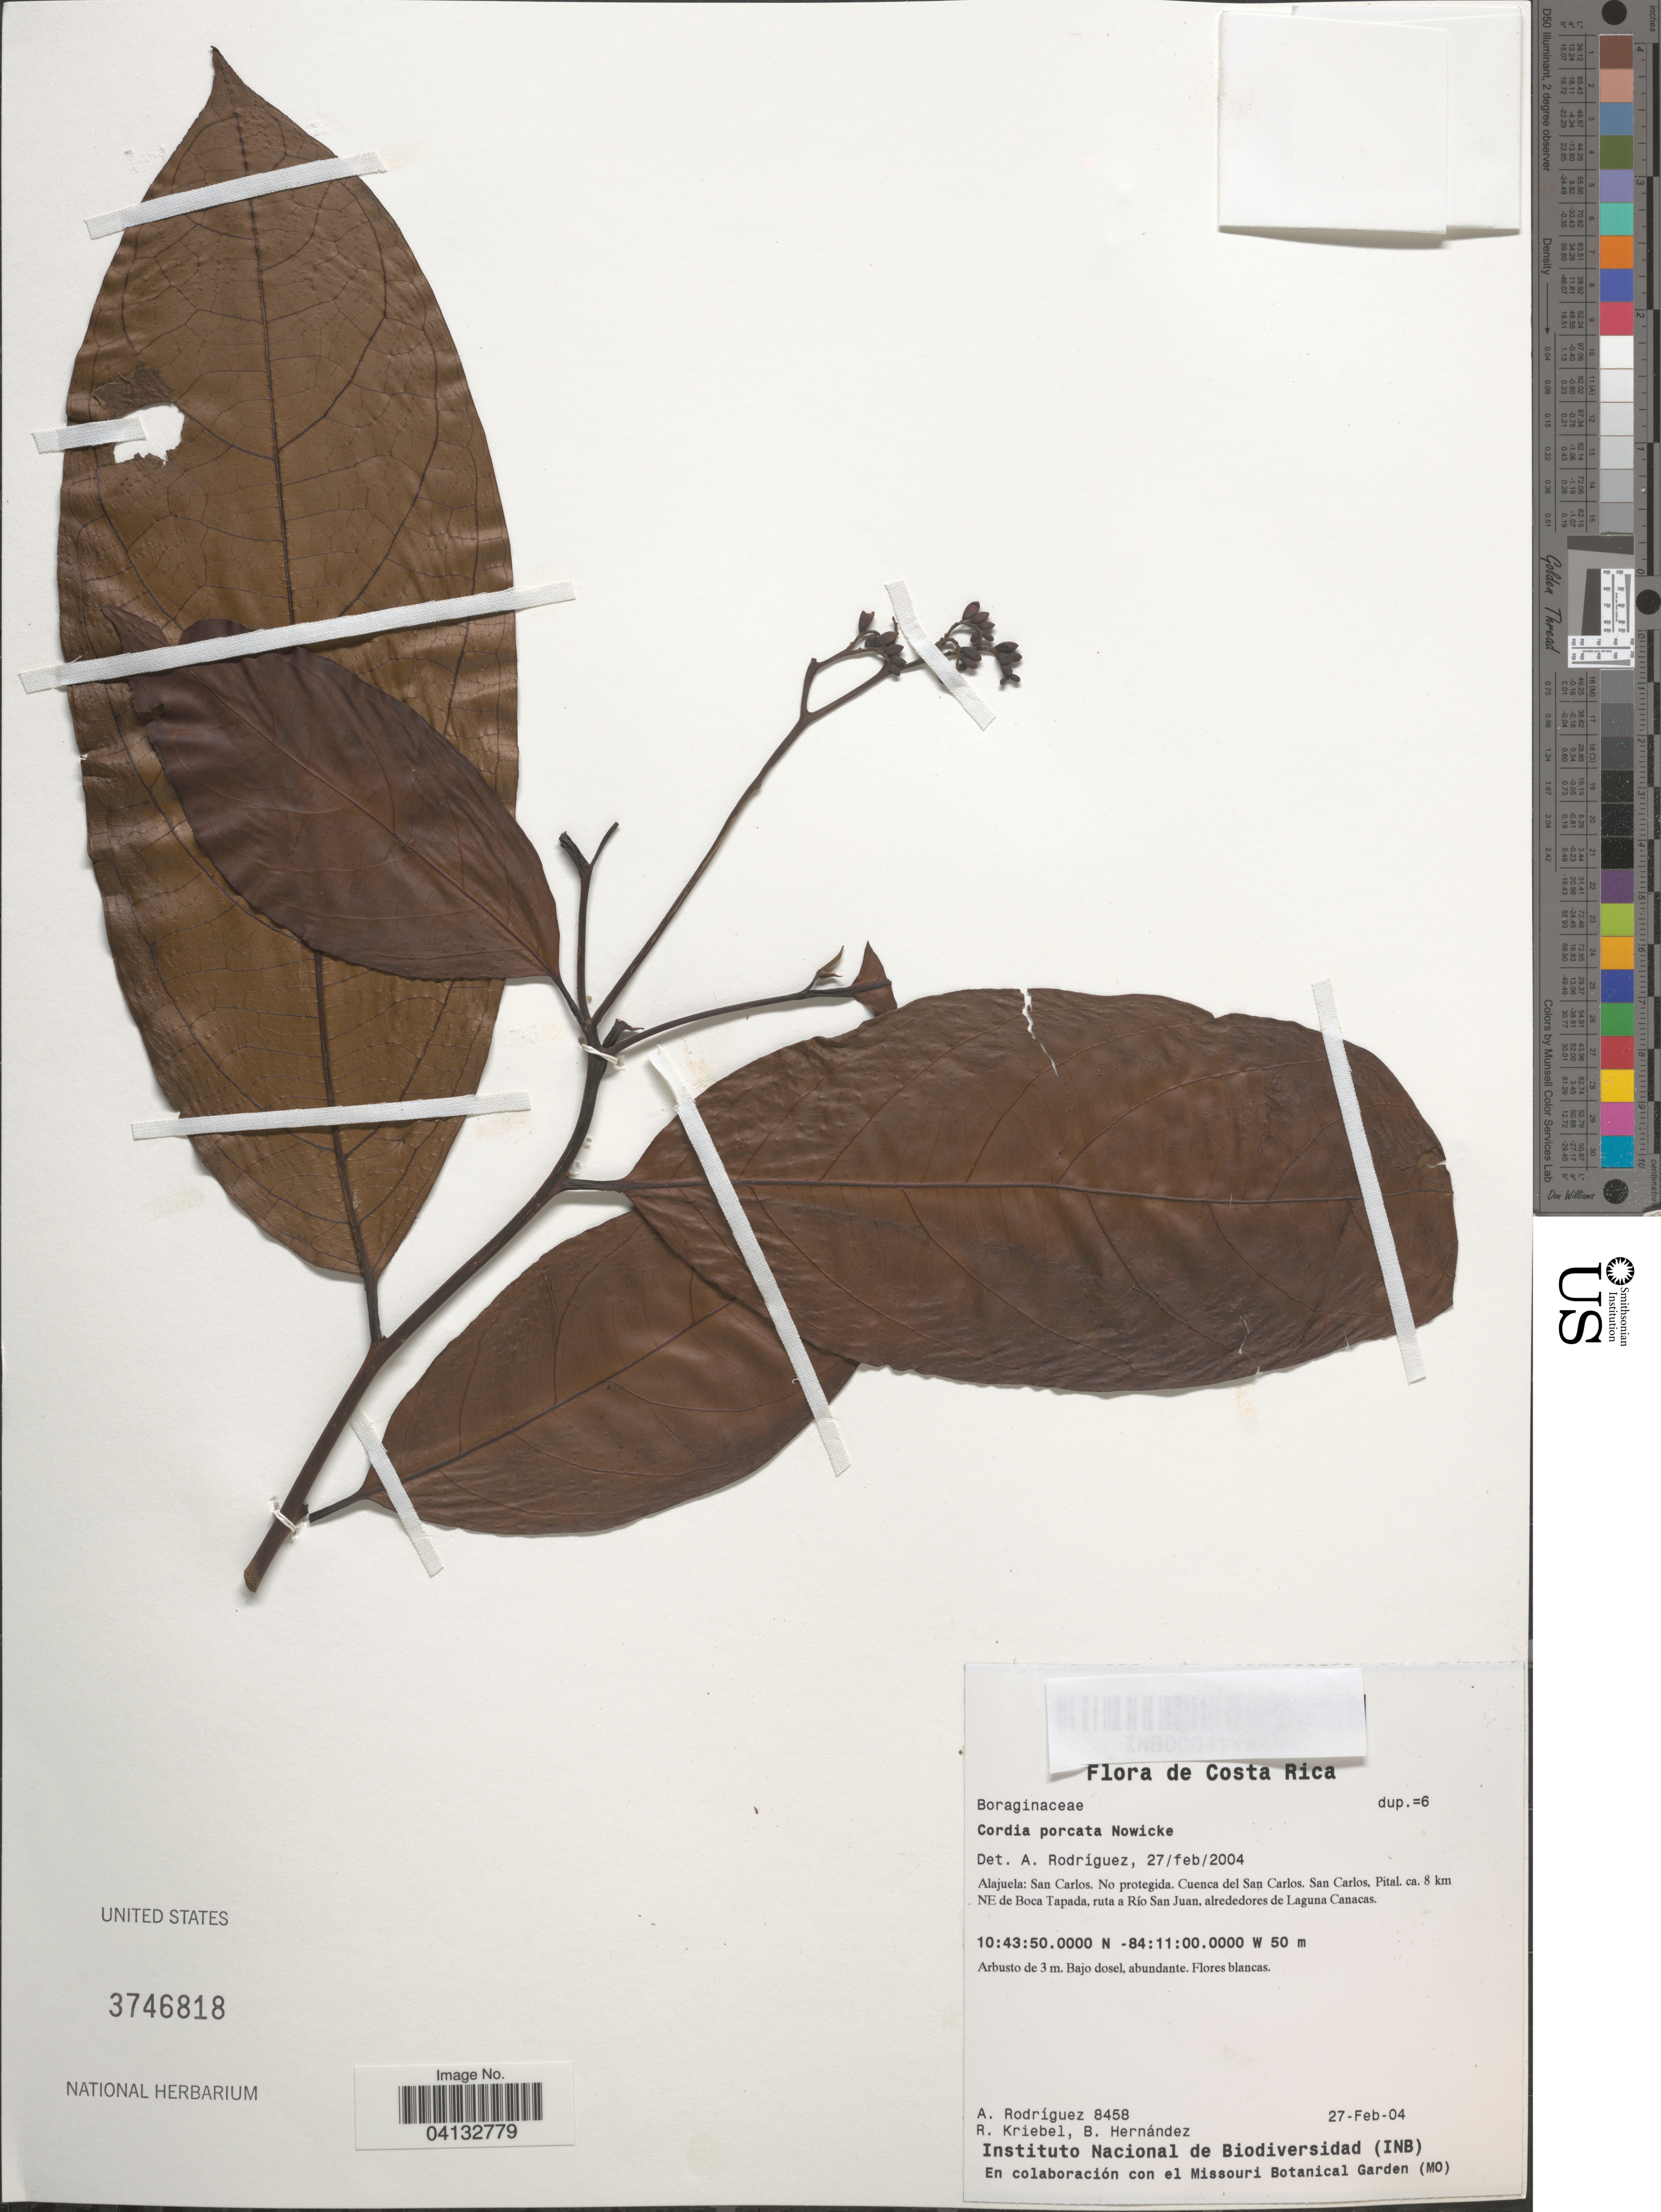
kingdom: Plantae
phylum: Tracheophyta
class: Magnoliopsida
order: Boraginales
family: Cordiaceae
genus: Cordia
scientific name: Cordia porcata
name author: Nowicke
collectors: A. Rodríguez, R. Kriebel & B. Hernández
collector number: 8458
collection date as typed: Transcribed d/m/y: 27/2/4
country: Costa Rica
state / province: Alajuela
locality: San Carlos. No protegida. Cuenca del San Carlos. San Carlos, Pital. ca. 8 km NE de Boca Tapada, ruta a Río San Juan, alrededores de Laguna Canacas.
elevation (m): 50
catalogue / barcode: US 3746818